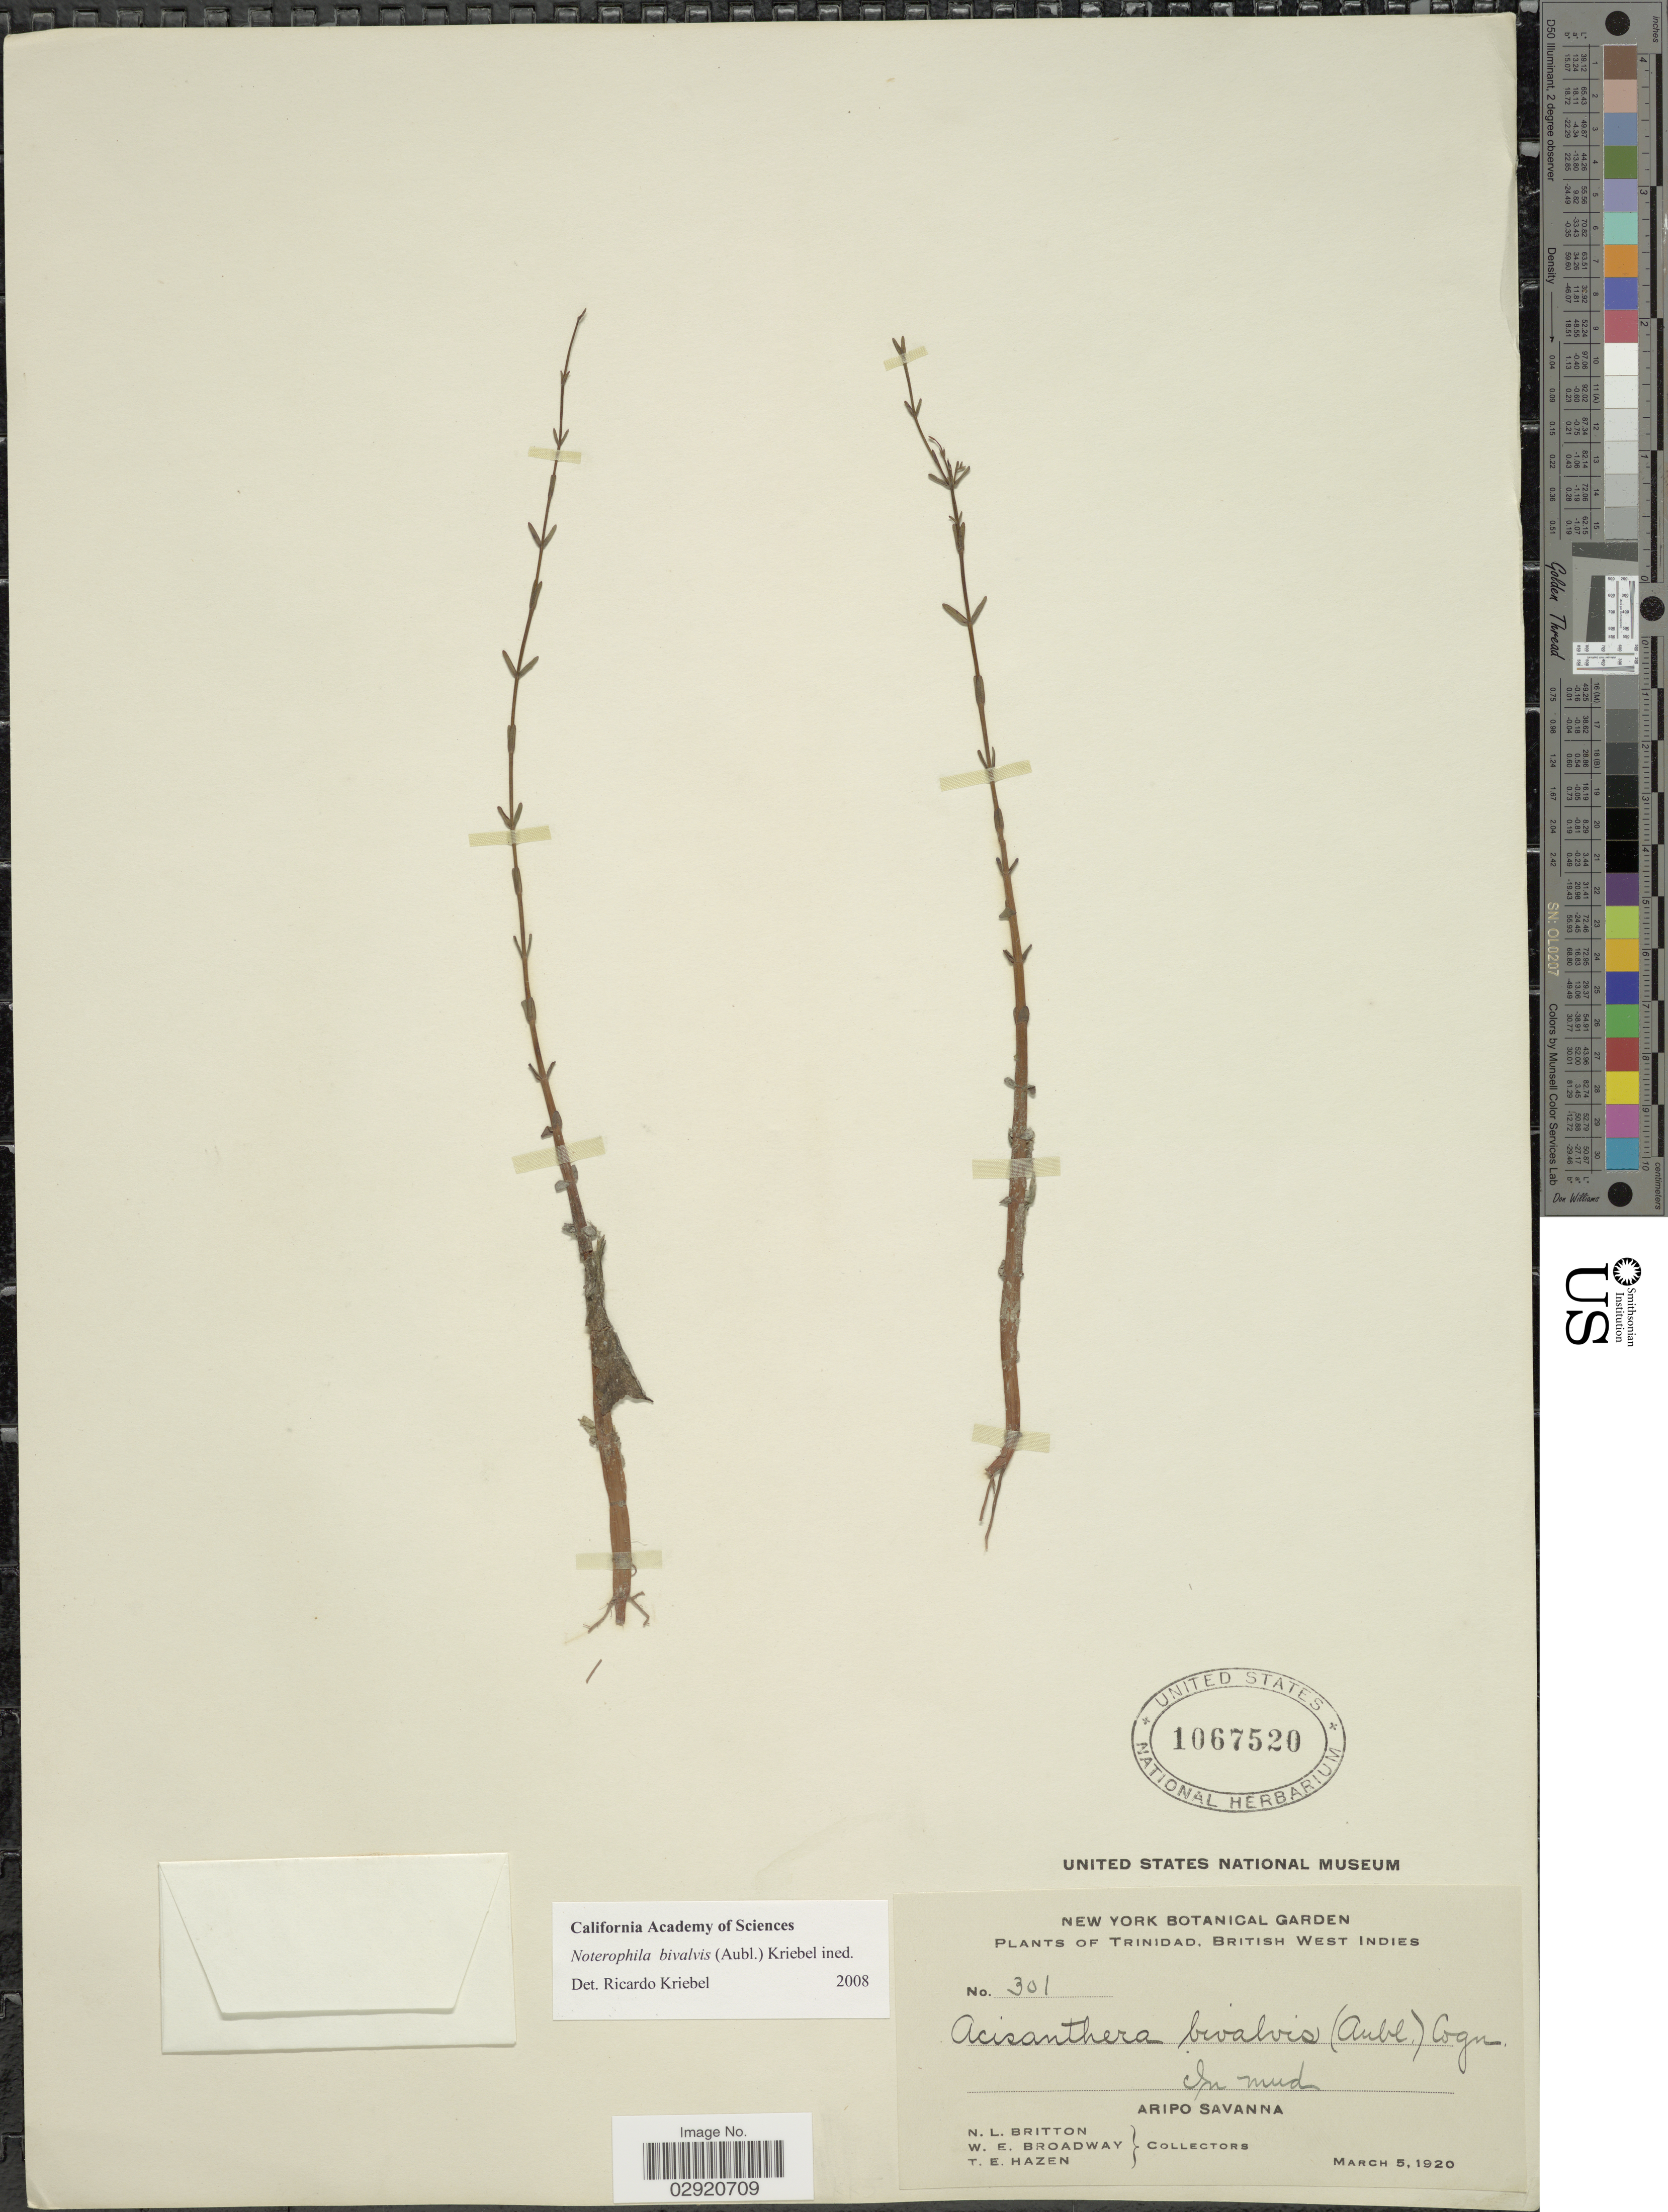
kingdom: Plantae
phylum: Tracheophyta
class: Magnoliopsida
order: Myrtales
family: Melastomataceae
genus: Noterophila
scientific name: Noterophila bivalvis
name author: (Aubl.) Kriebel & M.J. Rocha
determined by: Nunes da Silva, Diego, (RB), Jardim Botanico do Rio de Janeiro - Herbario (BRAZIL)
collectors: N. Britton, W. E. Broadway & T. E. Hazen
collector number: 301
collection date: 1920-03-05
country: Trinidad and Tobago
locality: Trinidad, British West Indies. Aripo Savanna.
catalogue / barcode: US 1067520